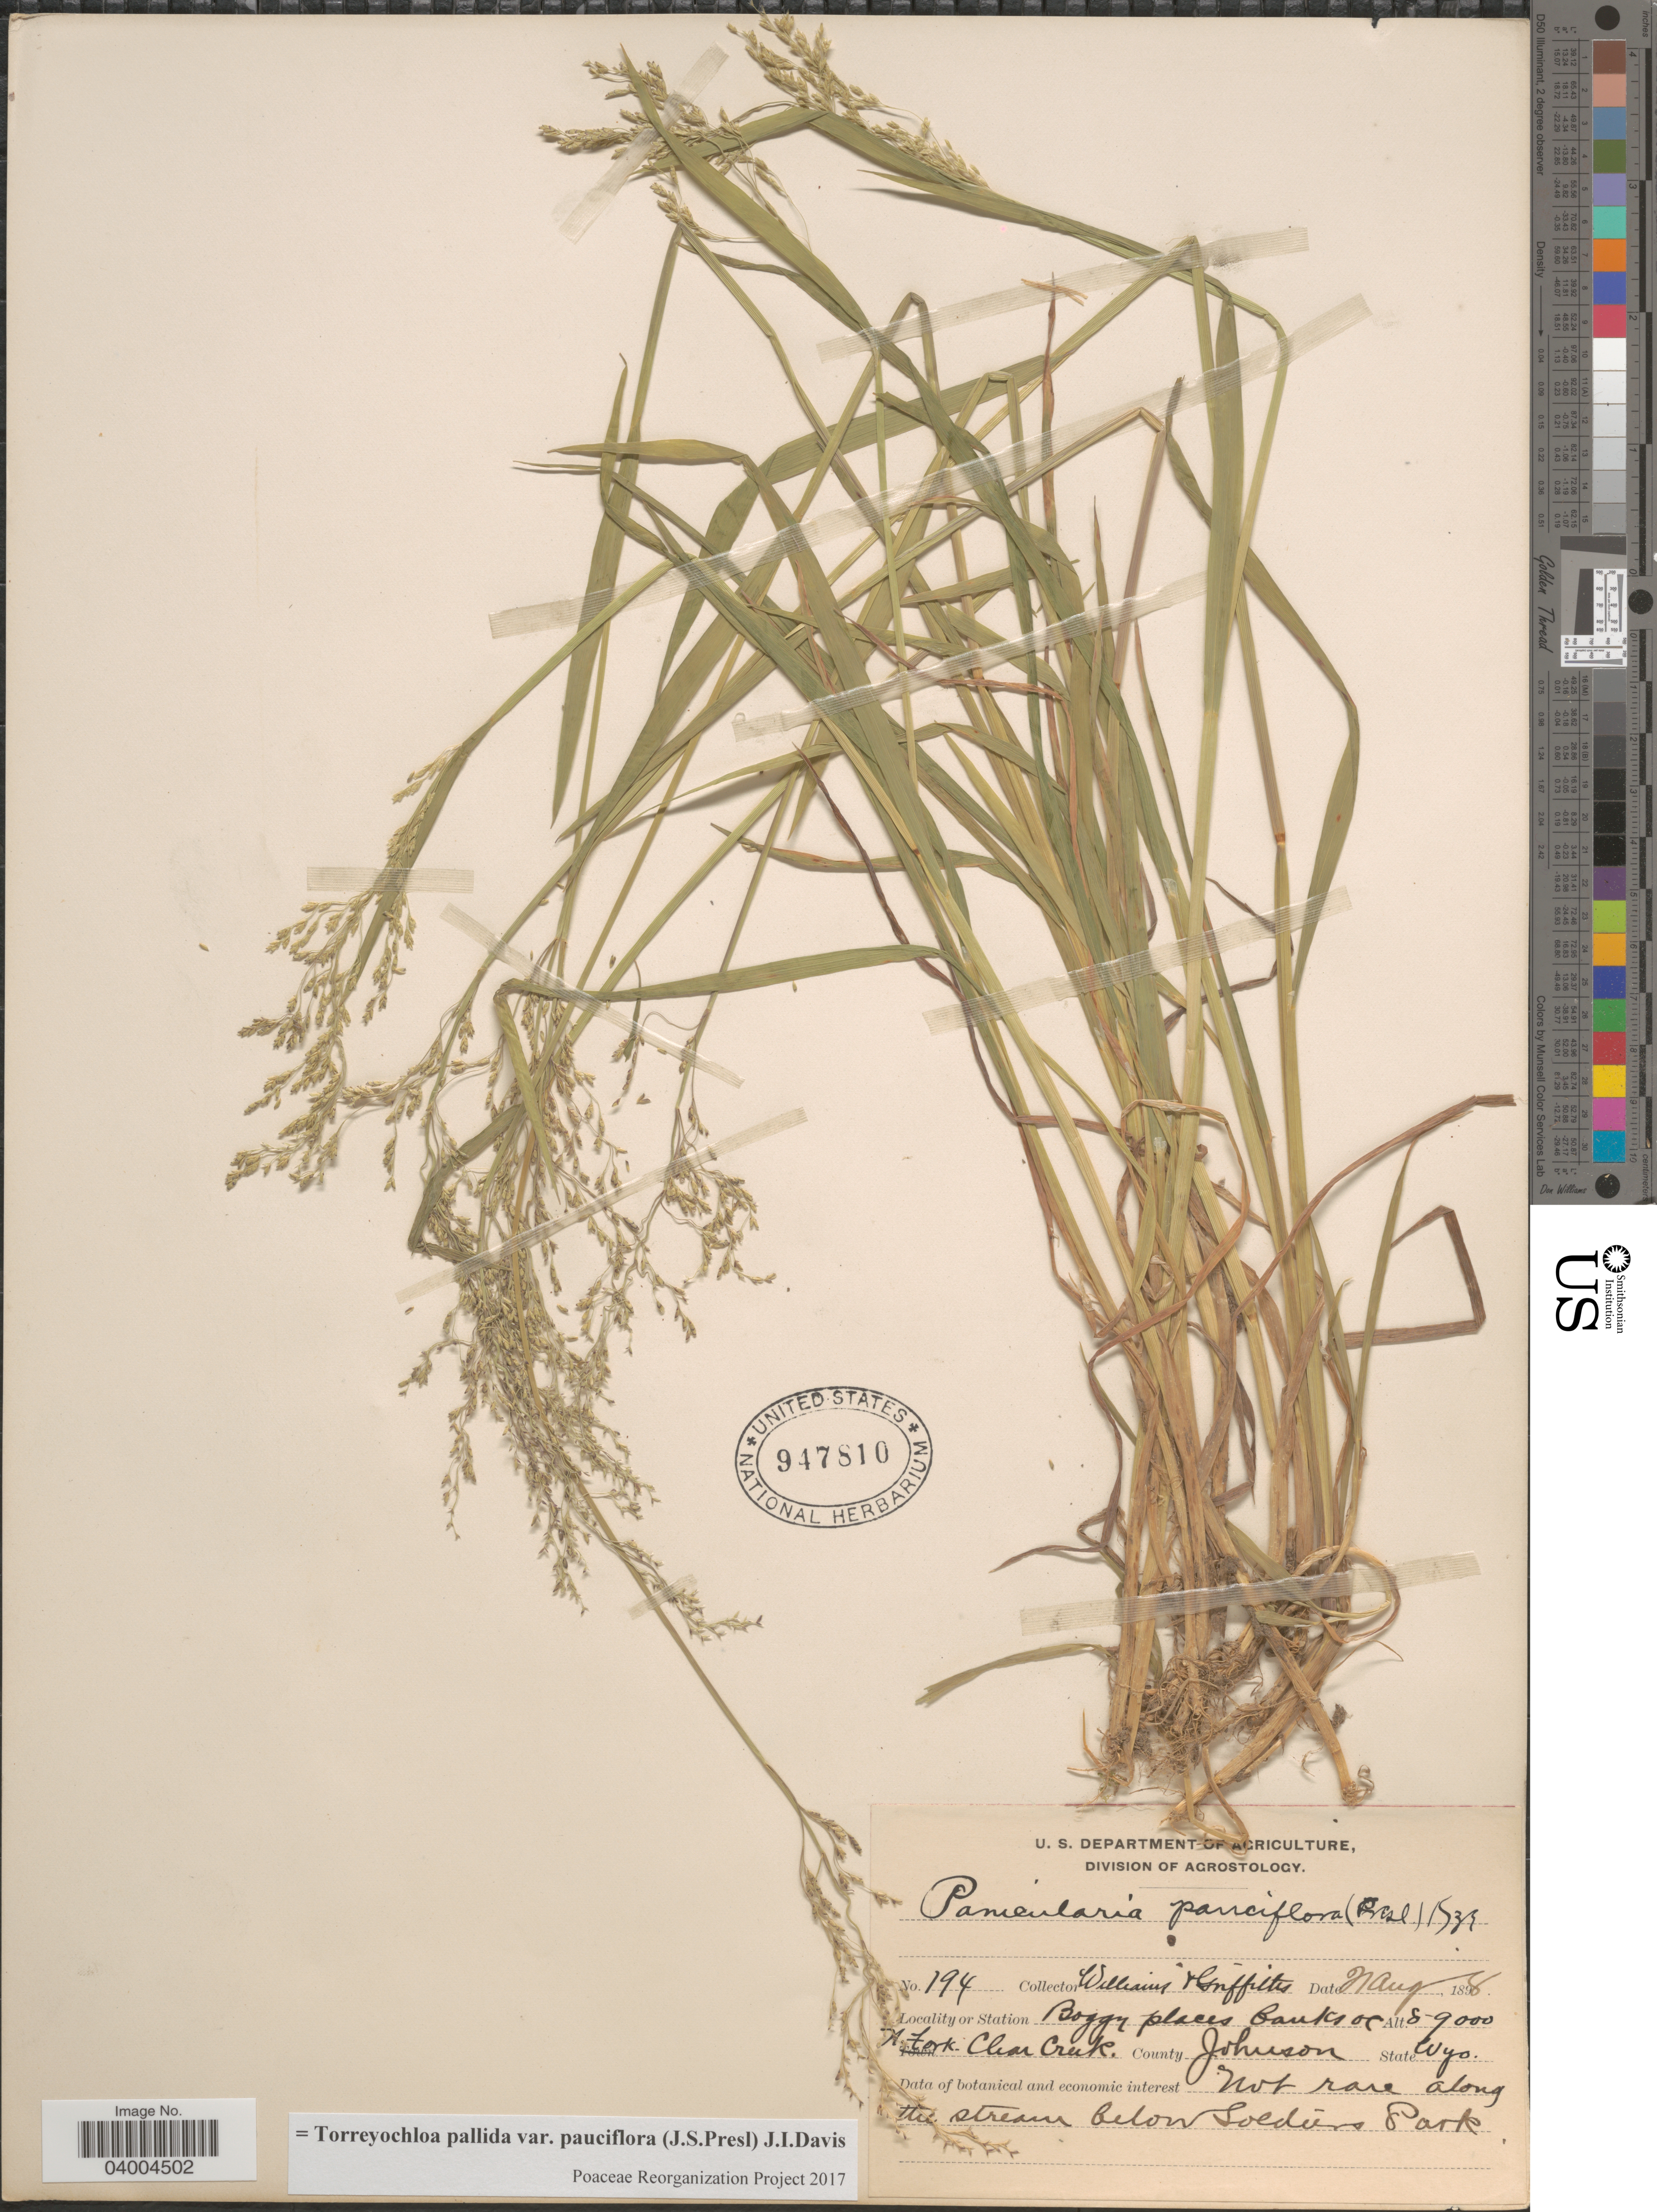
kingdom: Plantae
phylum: Tracheophyta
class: Liliopsida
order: Poales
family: Poaceae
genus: Torreyochloa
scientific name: Torreyochloa pallida var. pauciflora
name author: (J. Presl) J.I. Davis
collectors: -- Williams & -- Griffiths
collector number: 194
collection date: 1898-08-21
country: United States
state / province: Wyoming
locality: Boggy places banks of N. Fork. Clear Creek. County Johnson. Along the stream below Soldiers Park.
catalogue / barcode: US 947810